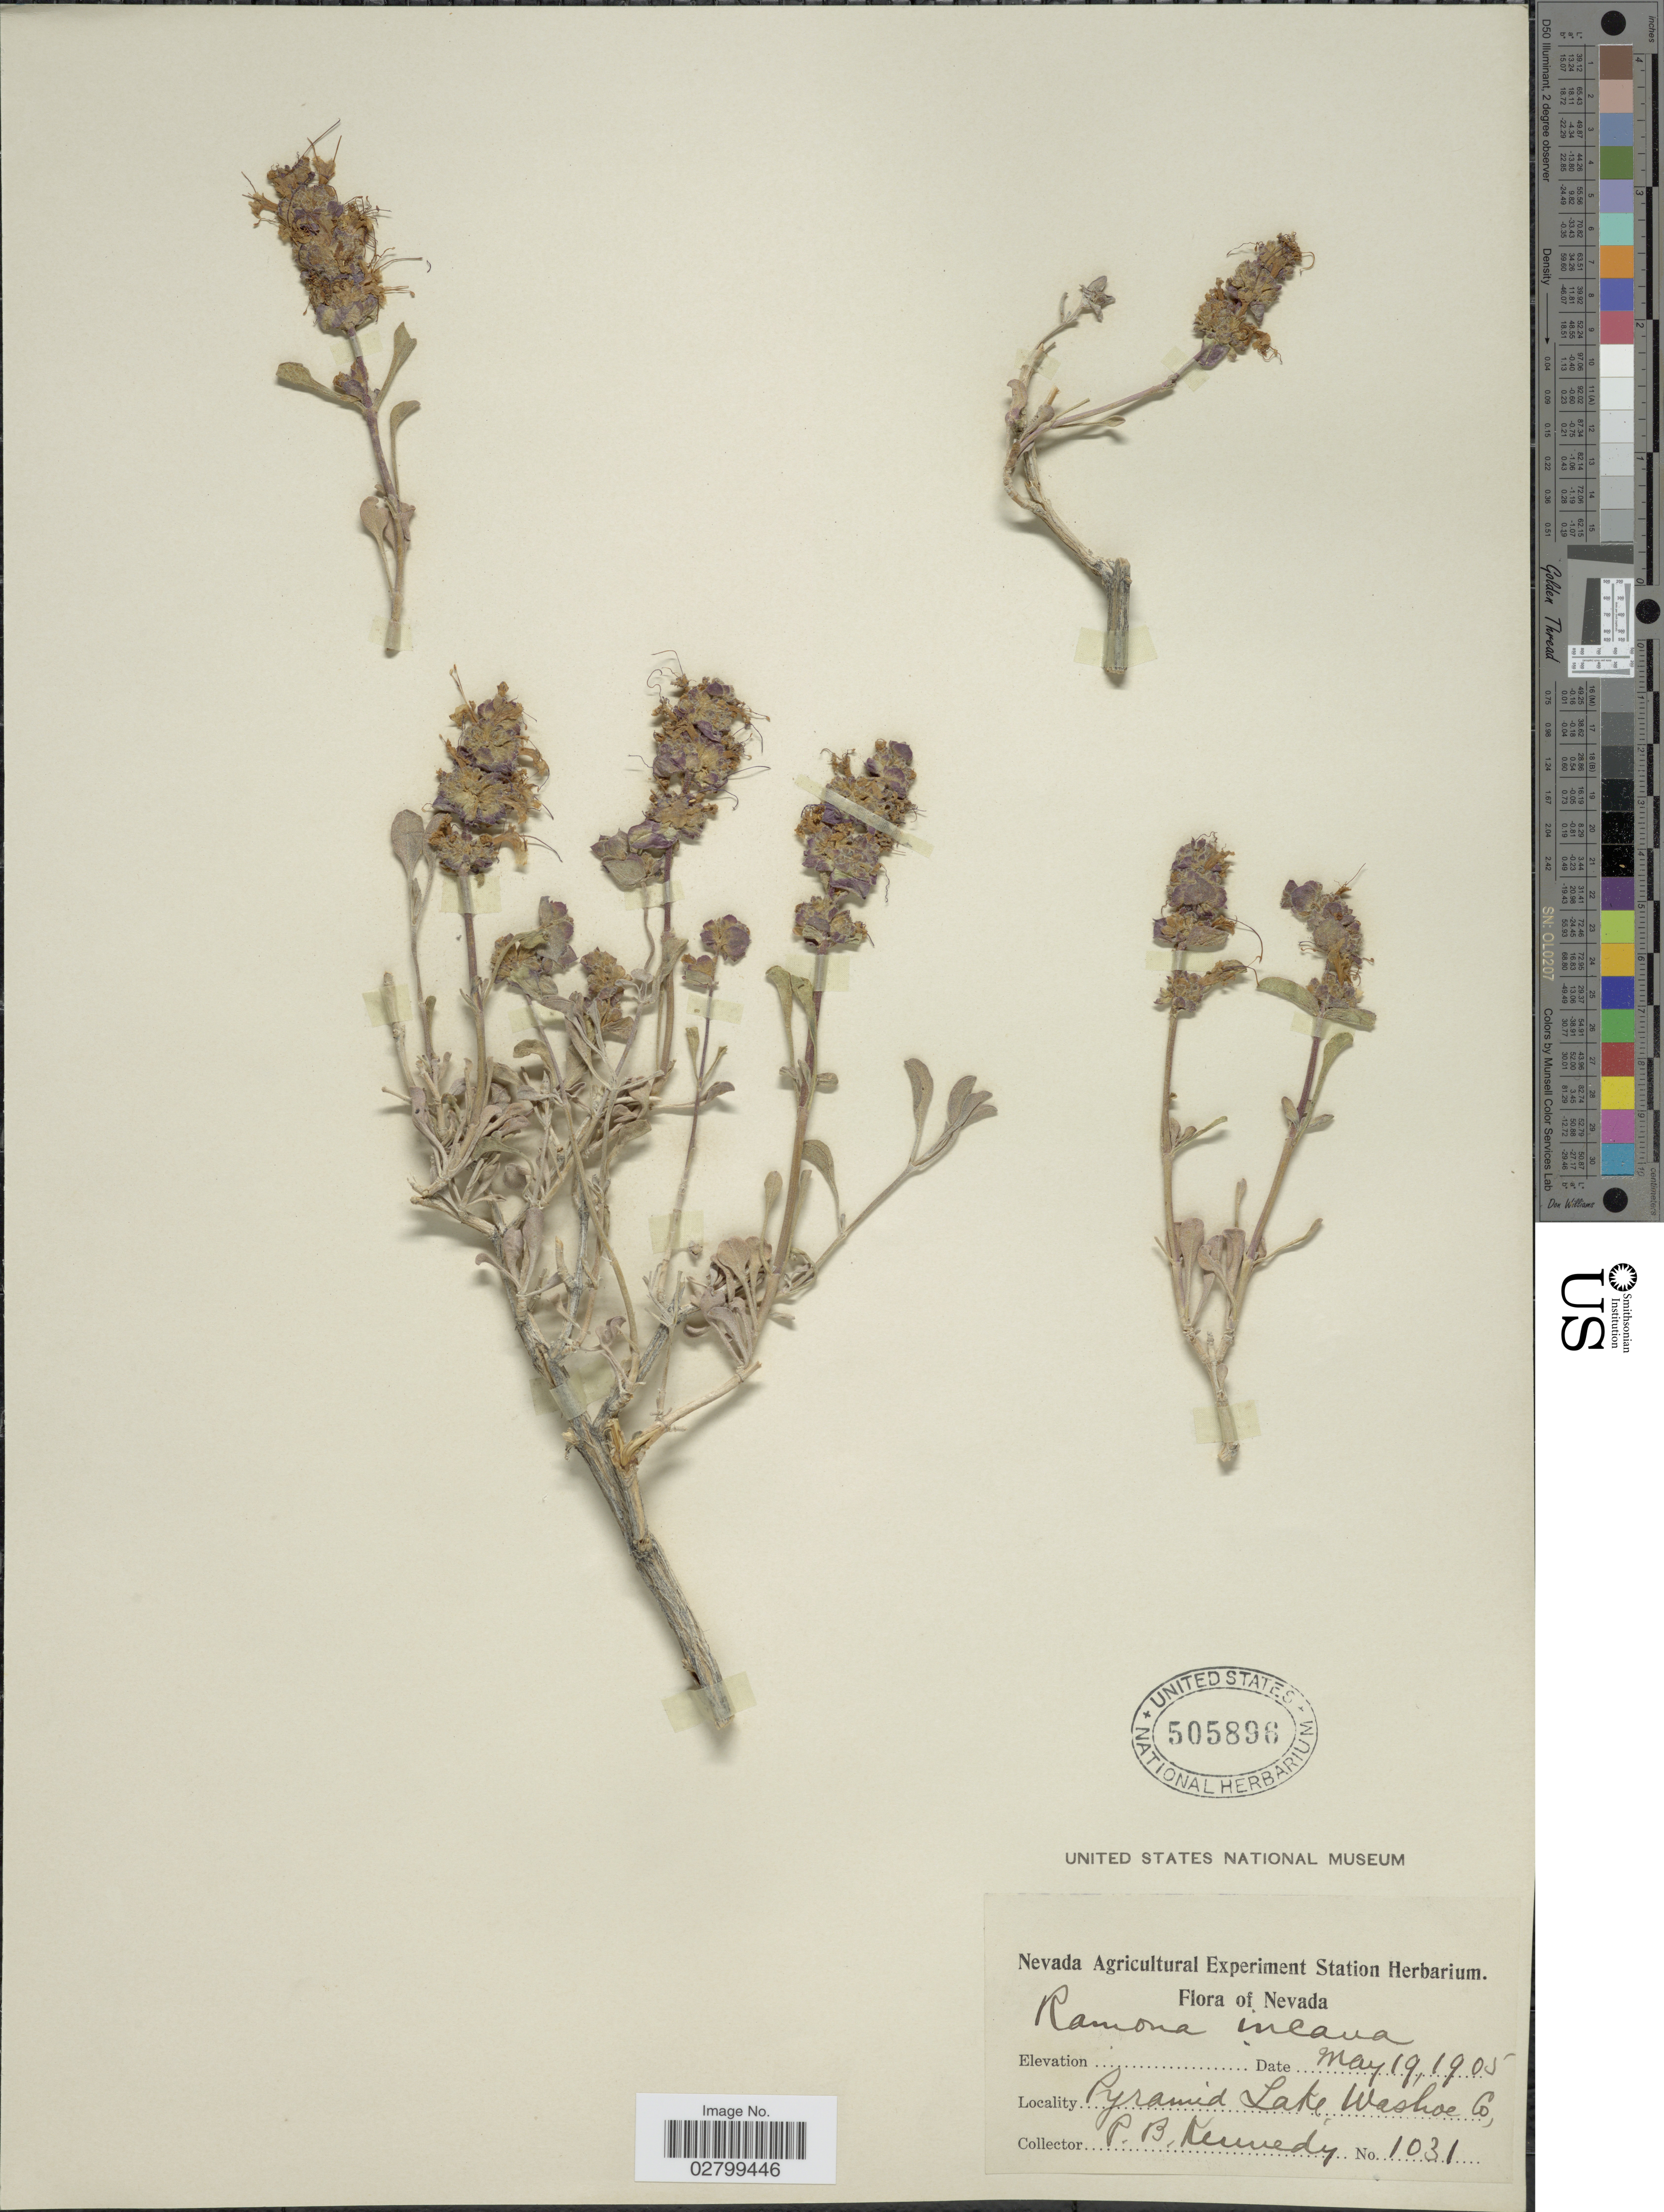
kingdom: Plantae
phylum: Tracheophyta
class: Magnoliopsida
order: Lamiales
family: Lamiaceae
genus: Salvia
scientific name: Salvia dorrii var. incana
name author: (Benth.) Strachan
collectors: P. B. Kennedy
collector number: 1031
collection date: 1905-05-19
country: United States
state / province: Nevada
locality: Pyramid Lake Washoe Co.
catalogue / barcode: US 505896